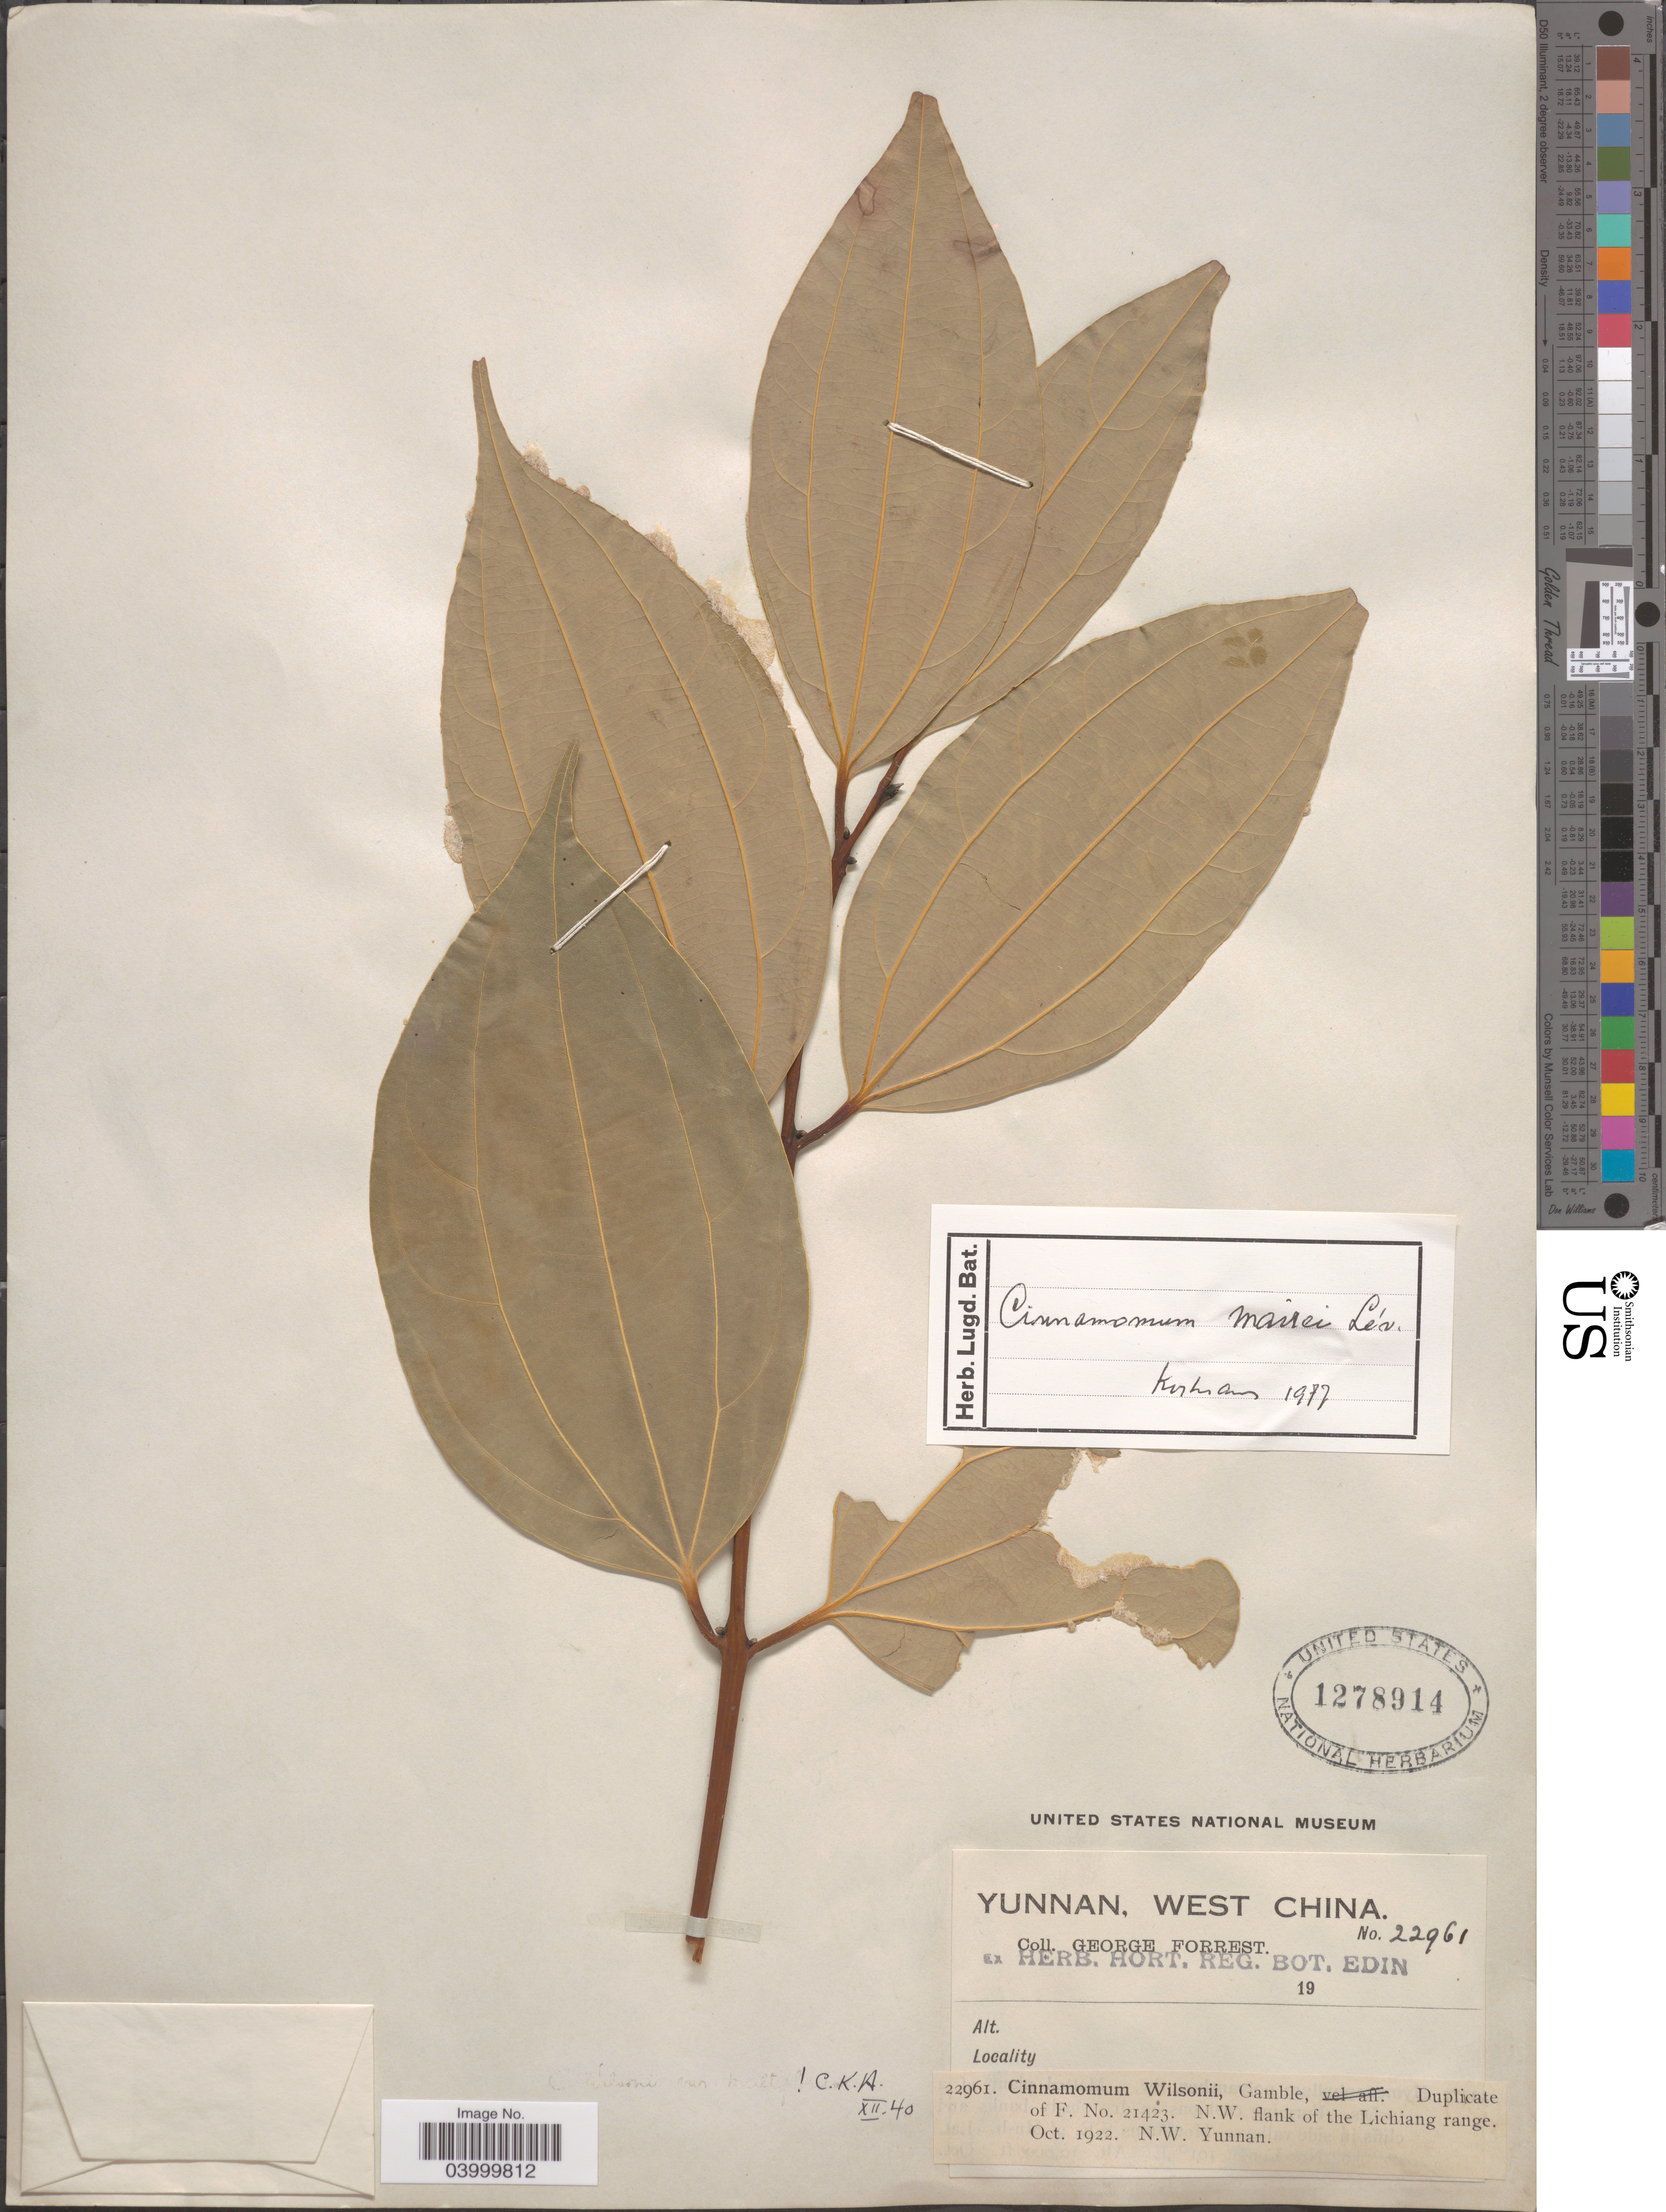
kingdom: Plantae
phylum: Tracheophyta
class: Magnoliopsida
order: Laurales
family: Lauraceae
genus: Cinnamomum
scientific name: Cinnamomum mairei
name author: Lév.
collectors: G. Forrest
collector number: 22961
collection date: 1922-10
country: China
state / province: Yunnan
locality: West China. N.W. flank of the Lichiang range. N.W. Yunnan.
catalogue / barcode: US 1278914